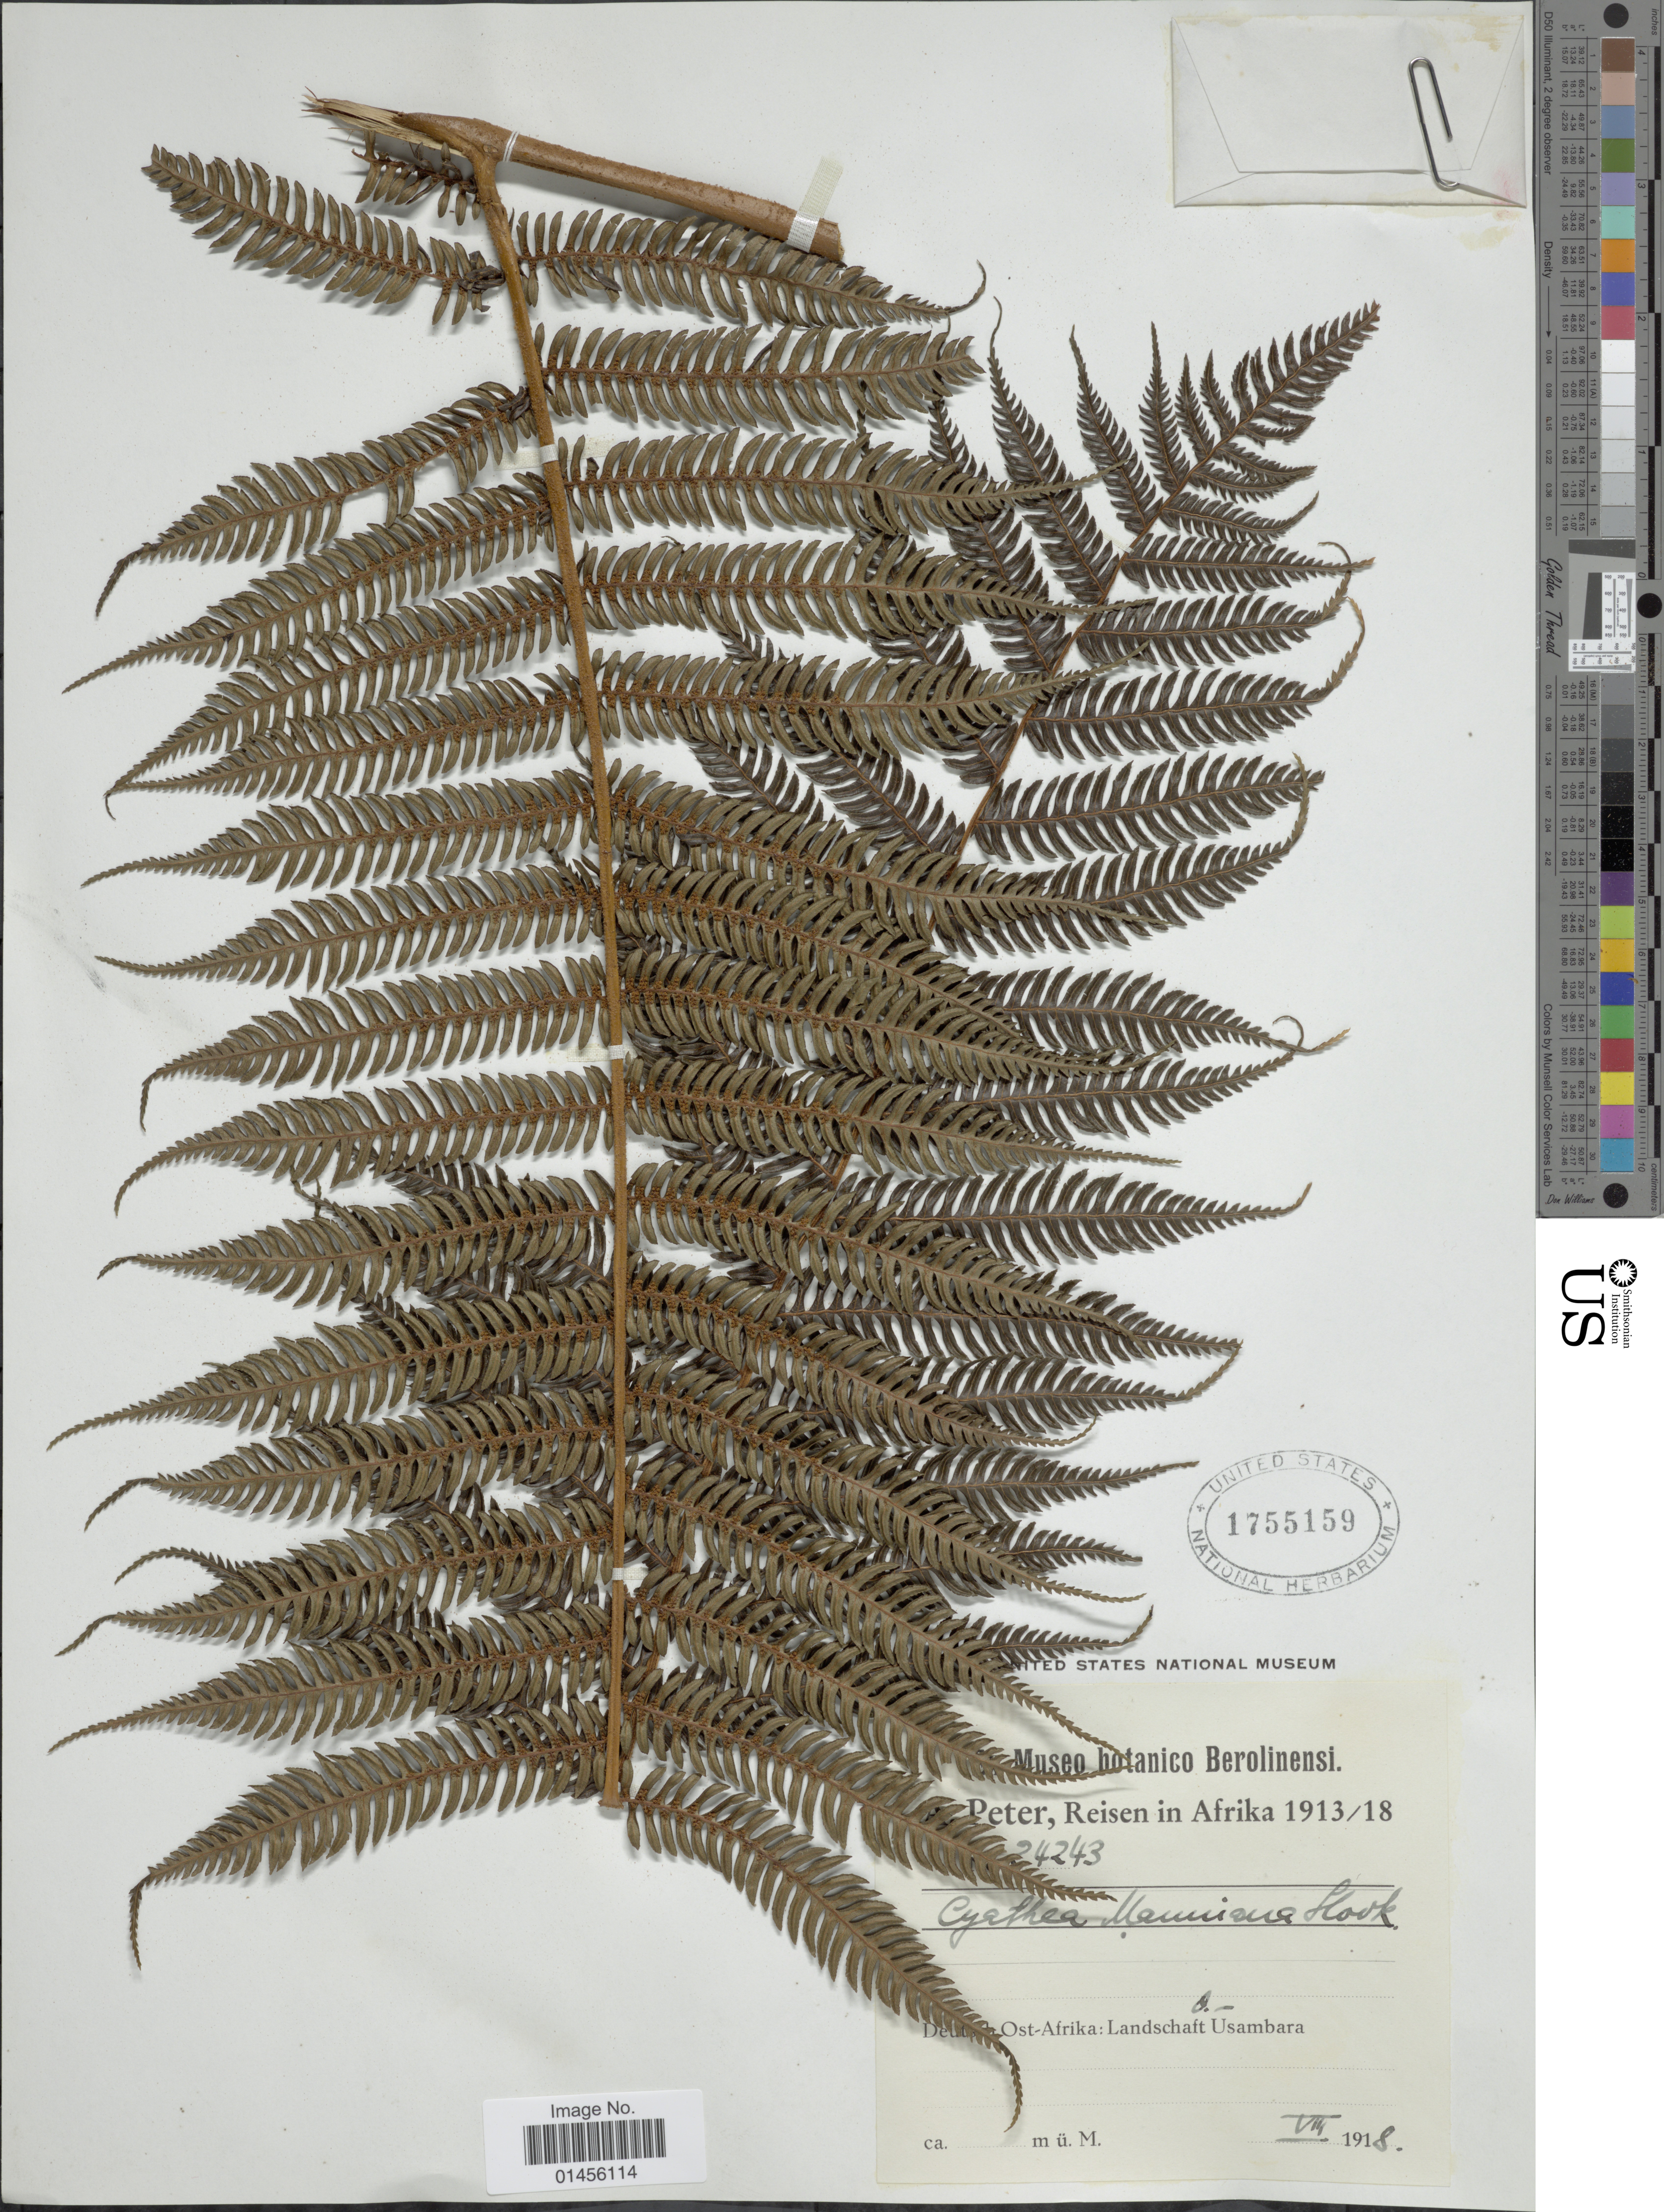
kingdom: Plantae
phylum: Tracheophyta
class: Polypodiopsida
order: Cyatheales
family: Cyatheaceae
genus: Alsophila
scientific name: Alsophila manniana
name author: (Hook.) R.M. Tryon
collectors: A. Peter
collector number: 24243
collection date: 1918-08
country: Tanzania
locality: Deutsch Ost-Afrika: landschaft O-Usambara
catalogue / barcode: US 1755159